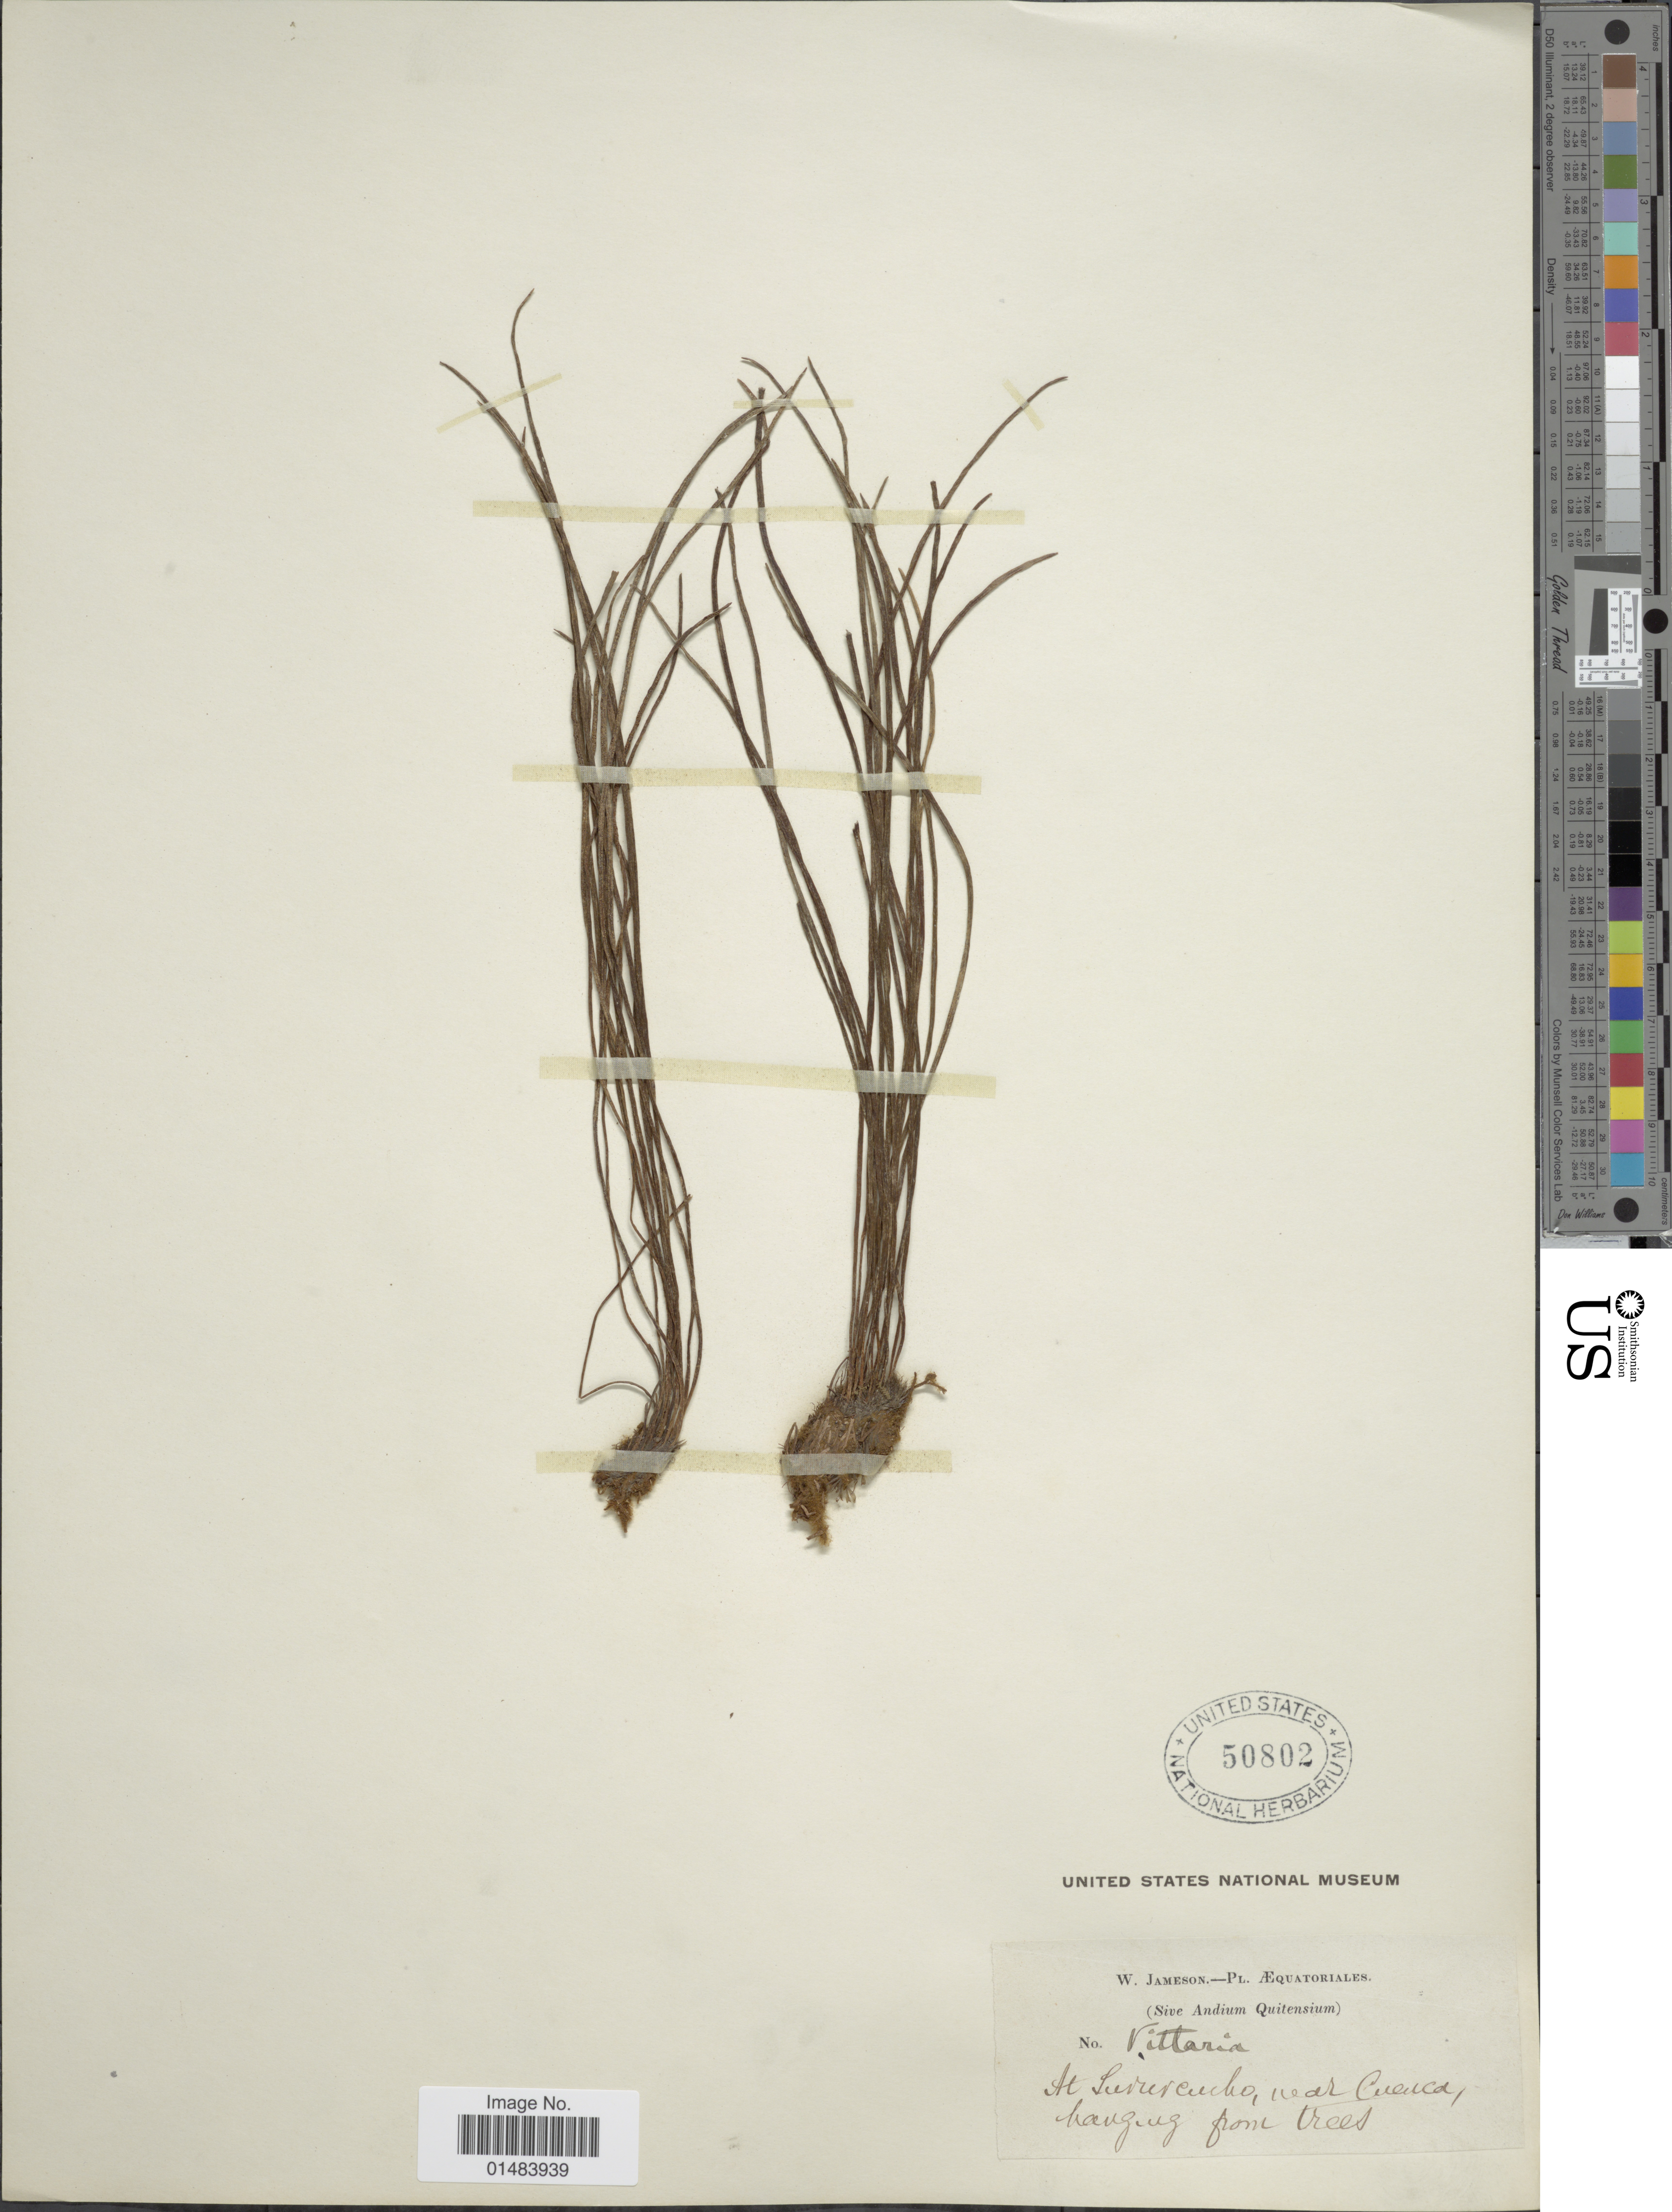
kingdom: Plantae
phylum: Tracheophyta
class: Polypodiopsida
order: Polypodiales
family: Pteridaceae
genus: Vittaria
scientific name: Vittaria graminifolia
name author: Kaulf.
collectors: W. Jameson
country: Ecuador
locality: Mt. Juvureucho, near Cuenca, hanging from trees.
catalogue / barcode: US 50802